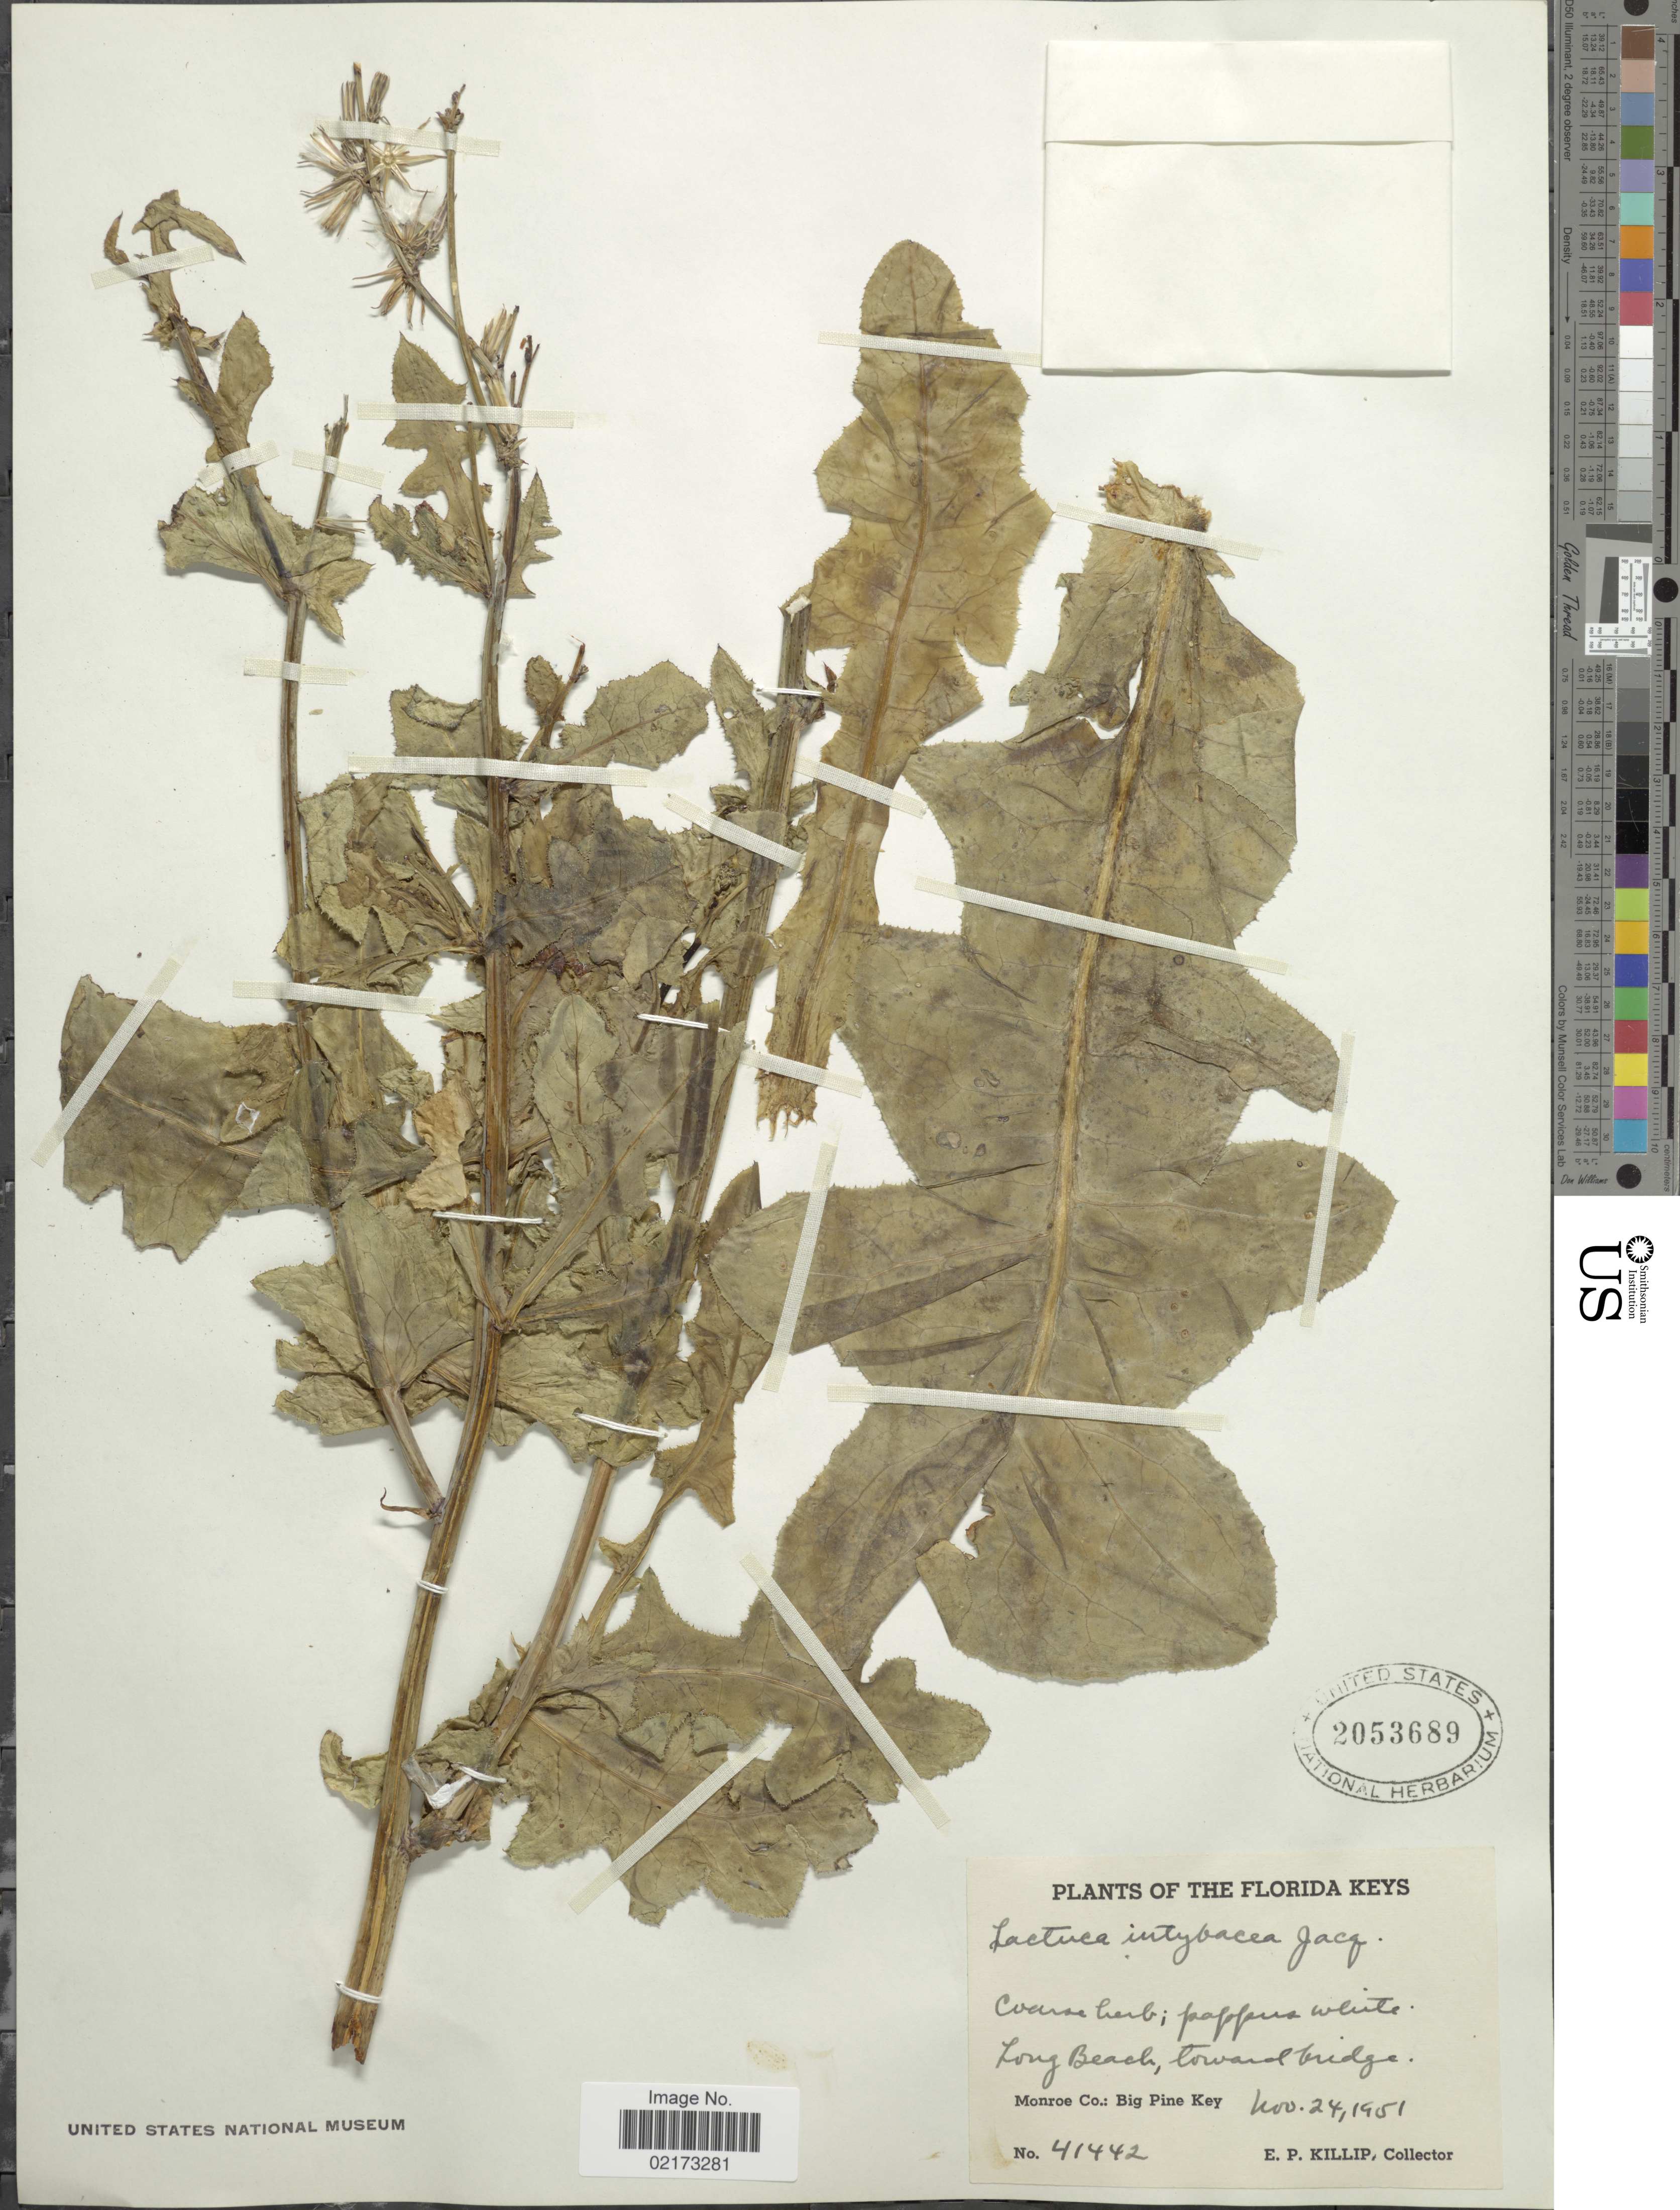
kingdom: Plantae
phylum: Tracheophyta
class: Magnoliopsida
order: Asterales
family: Asteraceae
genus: Launaea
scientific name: Launaea intybacea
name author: (Jacq.) Beauverd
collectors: E. P. Killip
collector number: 41442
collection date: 1951-11-24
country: United States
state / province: Florida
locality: Florida Keys, Long Beach, toward bridge, Monroe Co., Big Pine Key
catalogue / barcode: US 2053689